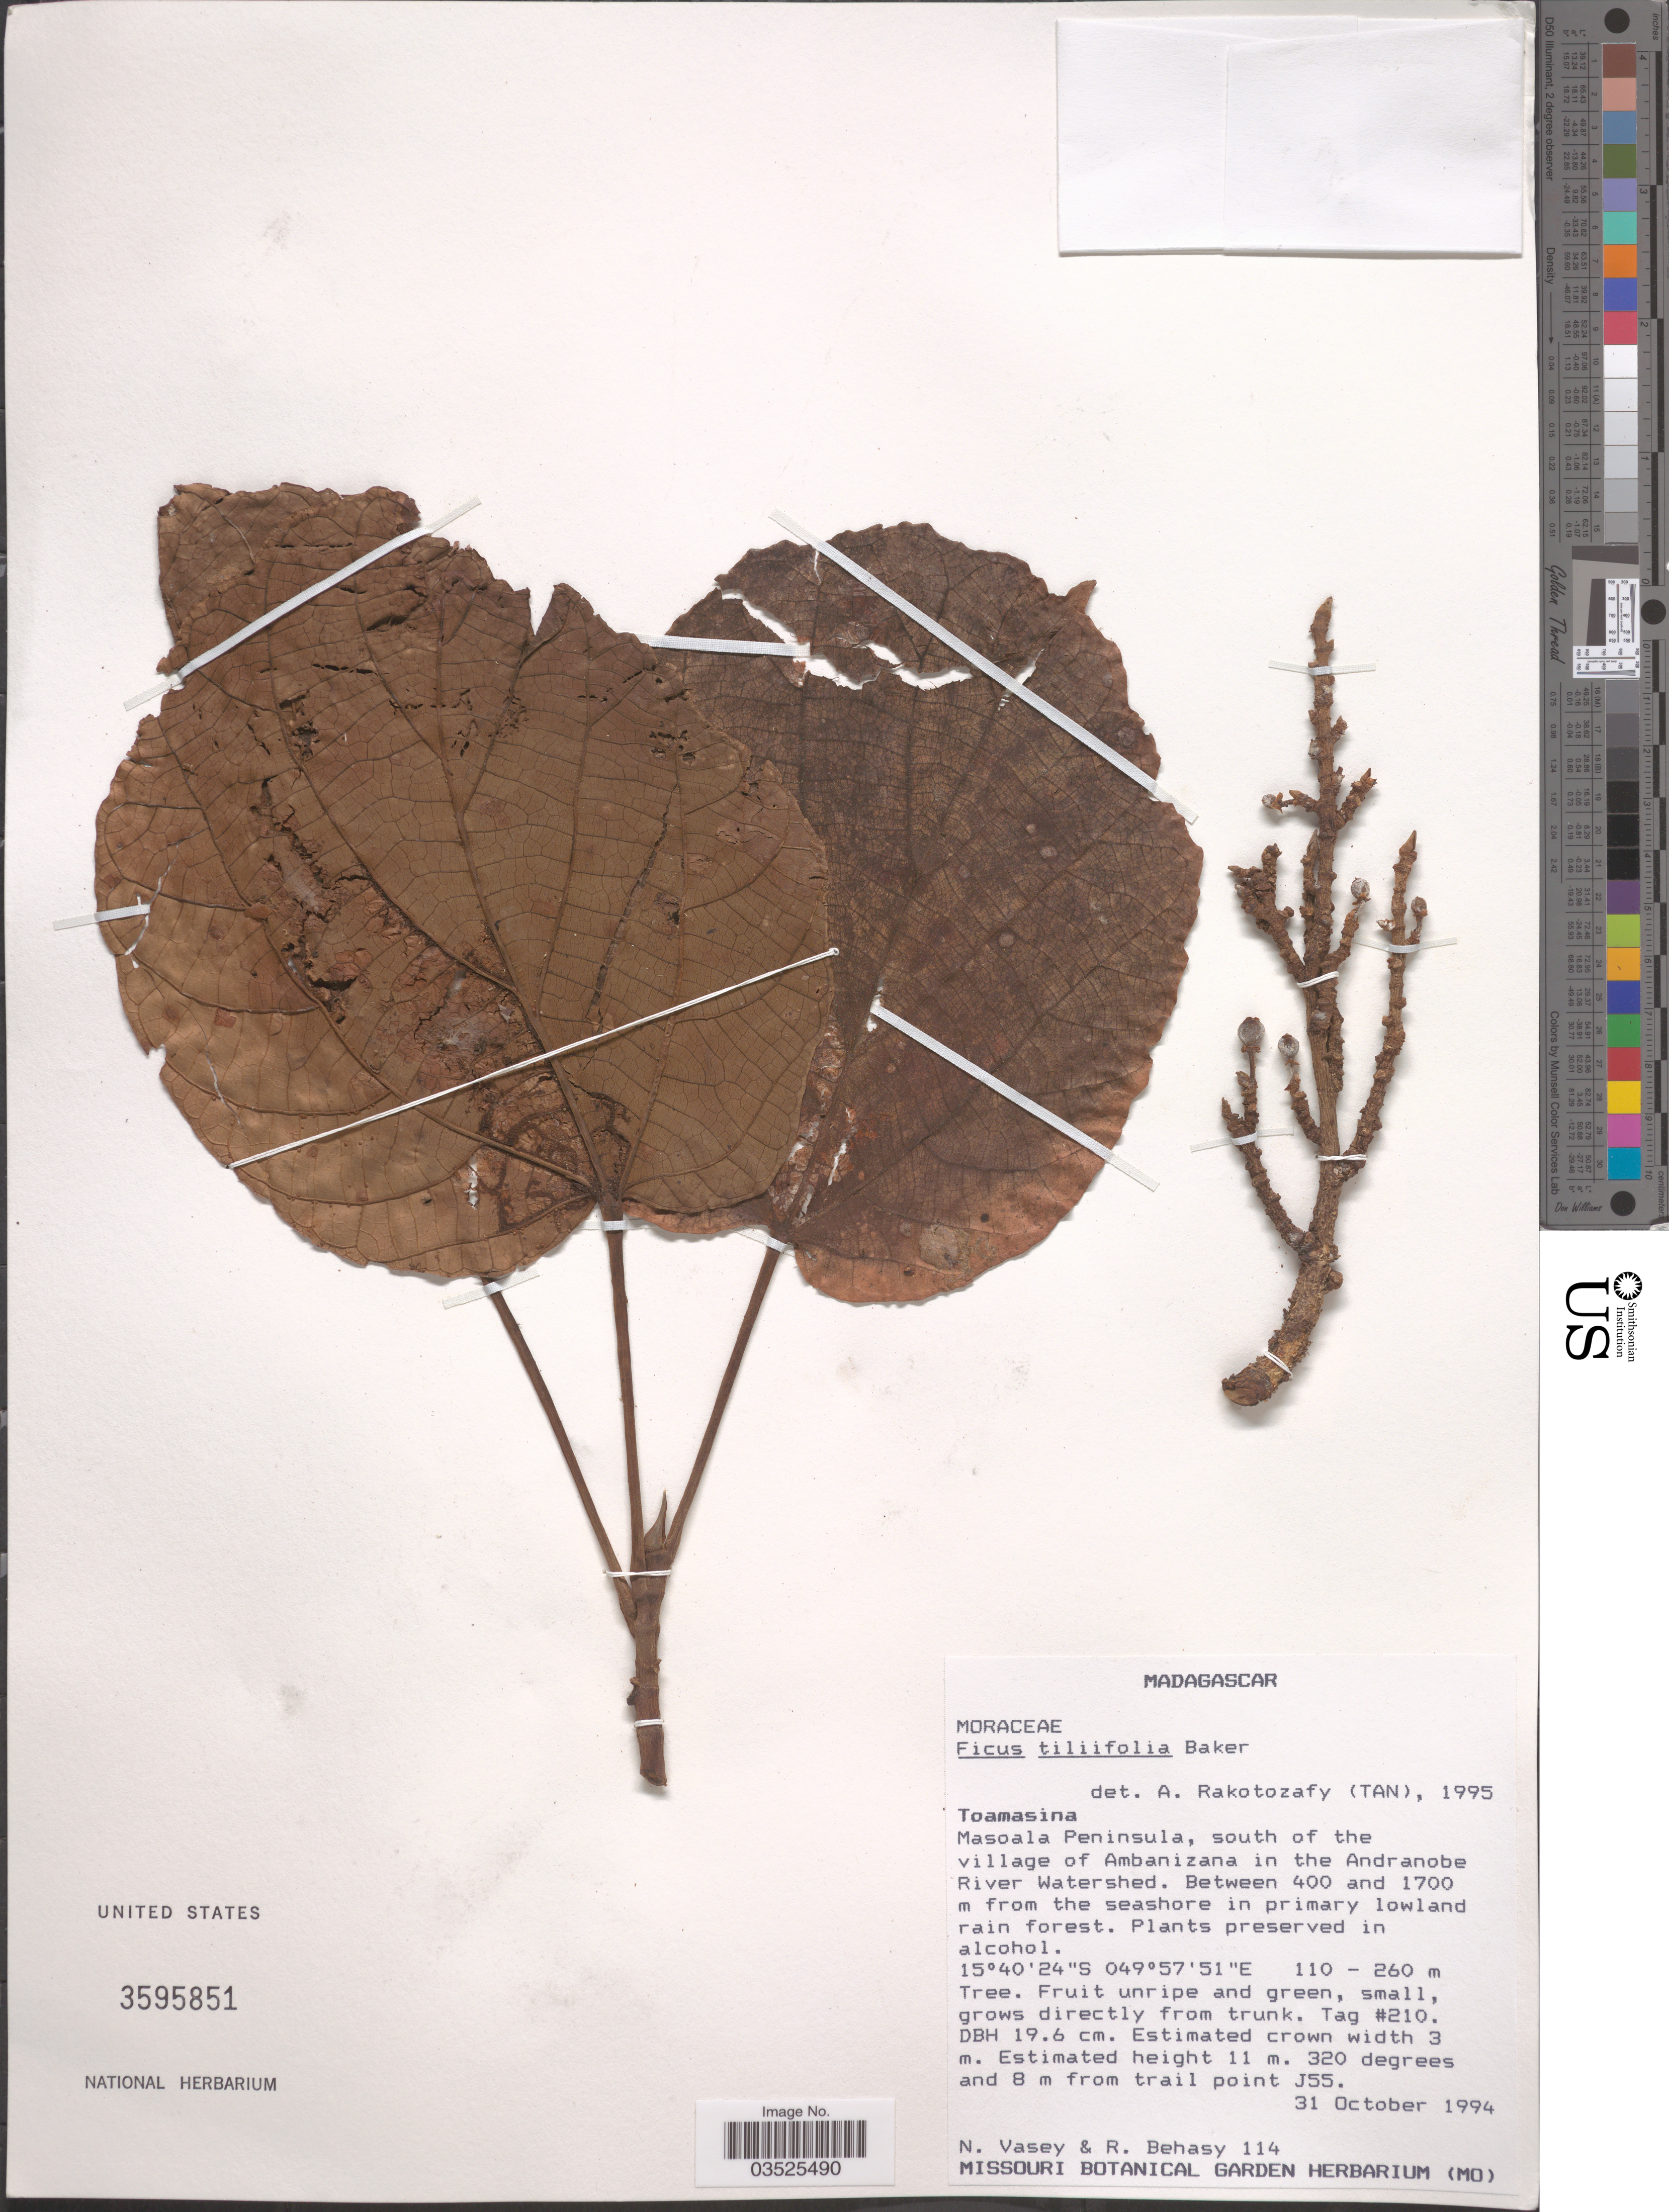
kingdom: Plantae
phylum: Tracheophyta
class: Magnoliopsida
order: Rosales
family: Moraceae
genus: Ficus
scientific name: Ficus tiliifolia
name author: Baker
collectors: N. Vasey & R. Behasy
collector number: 114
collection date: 1994-10-31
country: Madagascar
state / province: Analanjirofo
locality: Masoala Peninsula, south of the village of Ambanizana in the Andranobe River Watershed. Between 400 and 1700 m from the seashore in primary lowland rain forest.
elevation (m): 110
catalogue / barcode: US 3595851